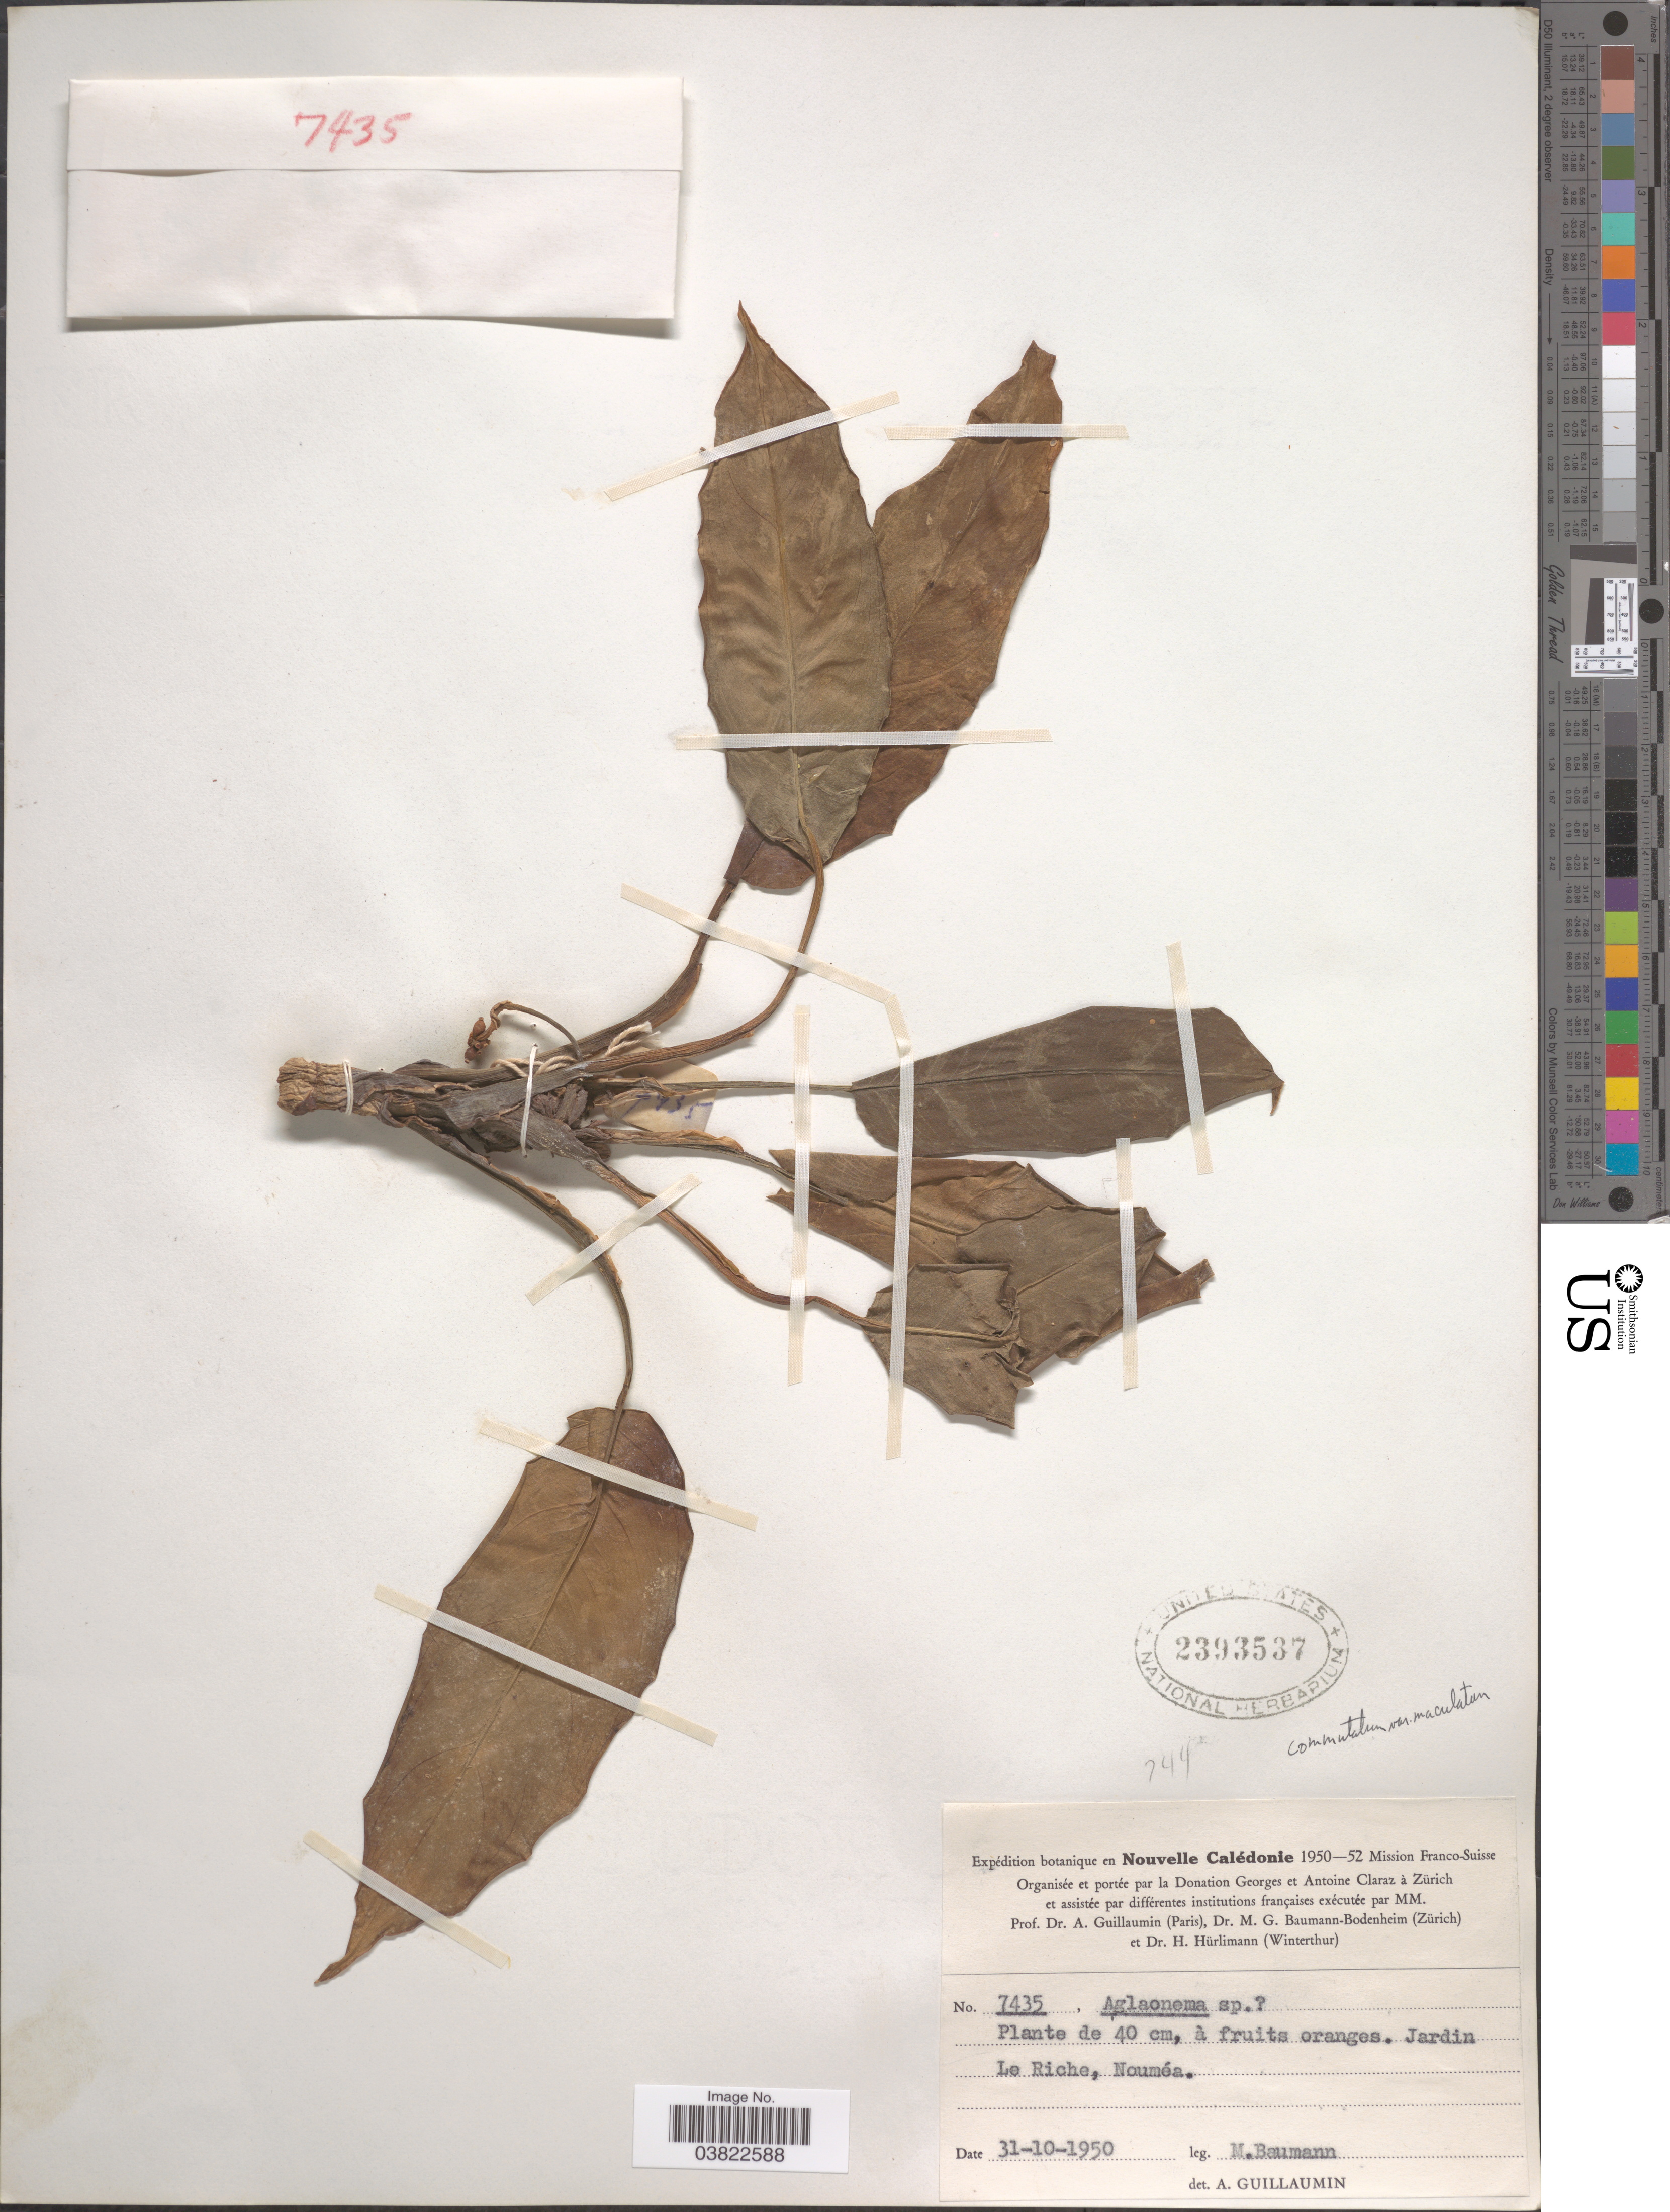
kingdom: Plantae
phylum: Tracheophyta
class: Liliopsida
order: Alismatales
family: Araceae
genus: Aglaonema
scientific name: Aglaonema commutatum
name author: Schott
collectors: M. Baumann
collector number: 7435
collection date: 1950-10-31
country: New Caledonia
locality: Nouvelle Calédonie. Jardin Le Riche, Nouméa.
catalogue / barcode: US 2393537